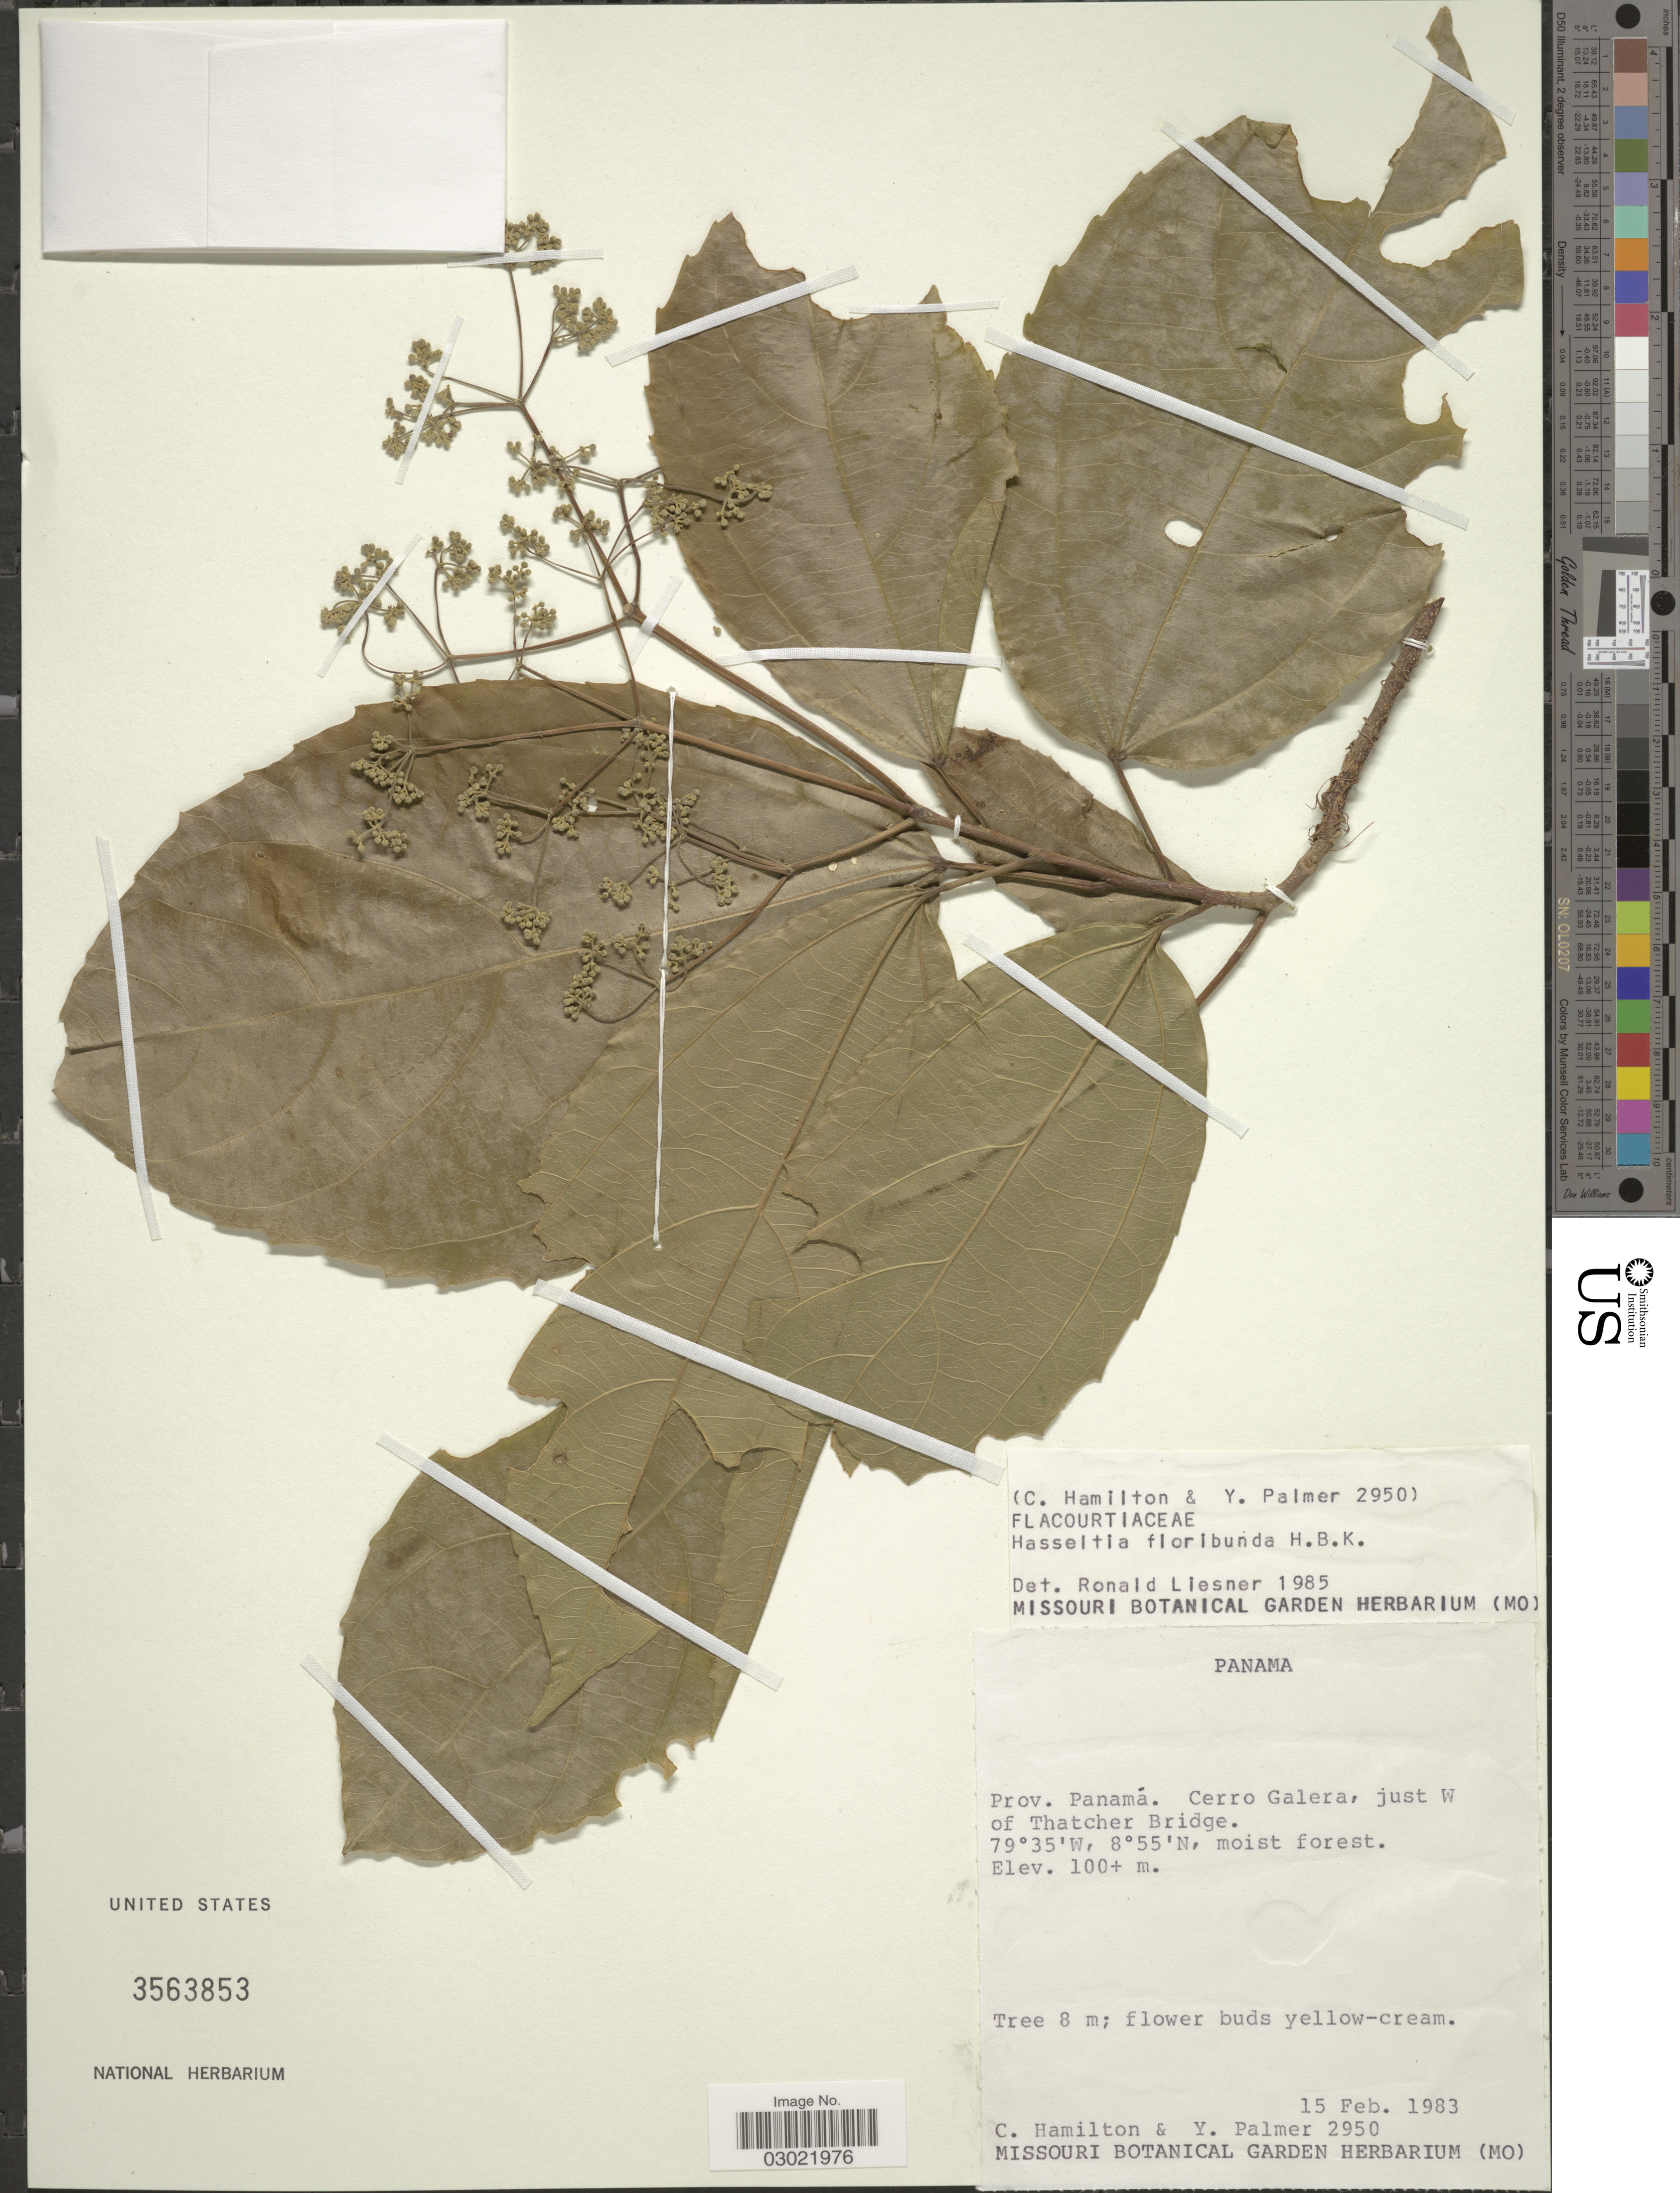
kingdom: Plantae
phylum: Tracheophyta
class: Magnoliopsida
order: Malpighiales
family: Salicaceae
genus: Hasseltia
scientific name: Hasseltia floribunda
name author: Kunth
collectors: C. Hamilton & Y. Palmer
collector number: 2950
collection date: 1983-02-15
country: Panama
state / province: Panamá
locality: Cerro Galera, just W of Thatcher Bridge.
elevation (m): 100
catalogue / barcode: US 3563853